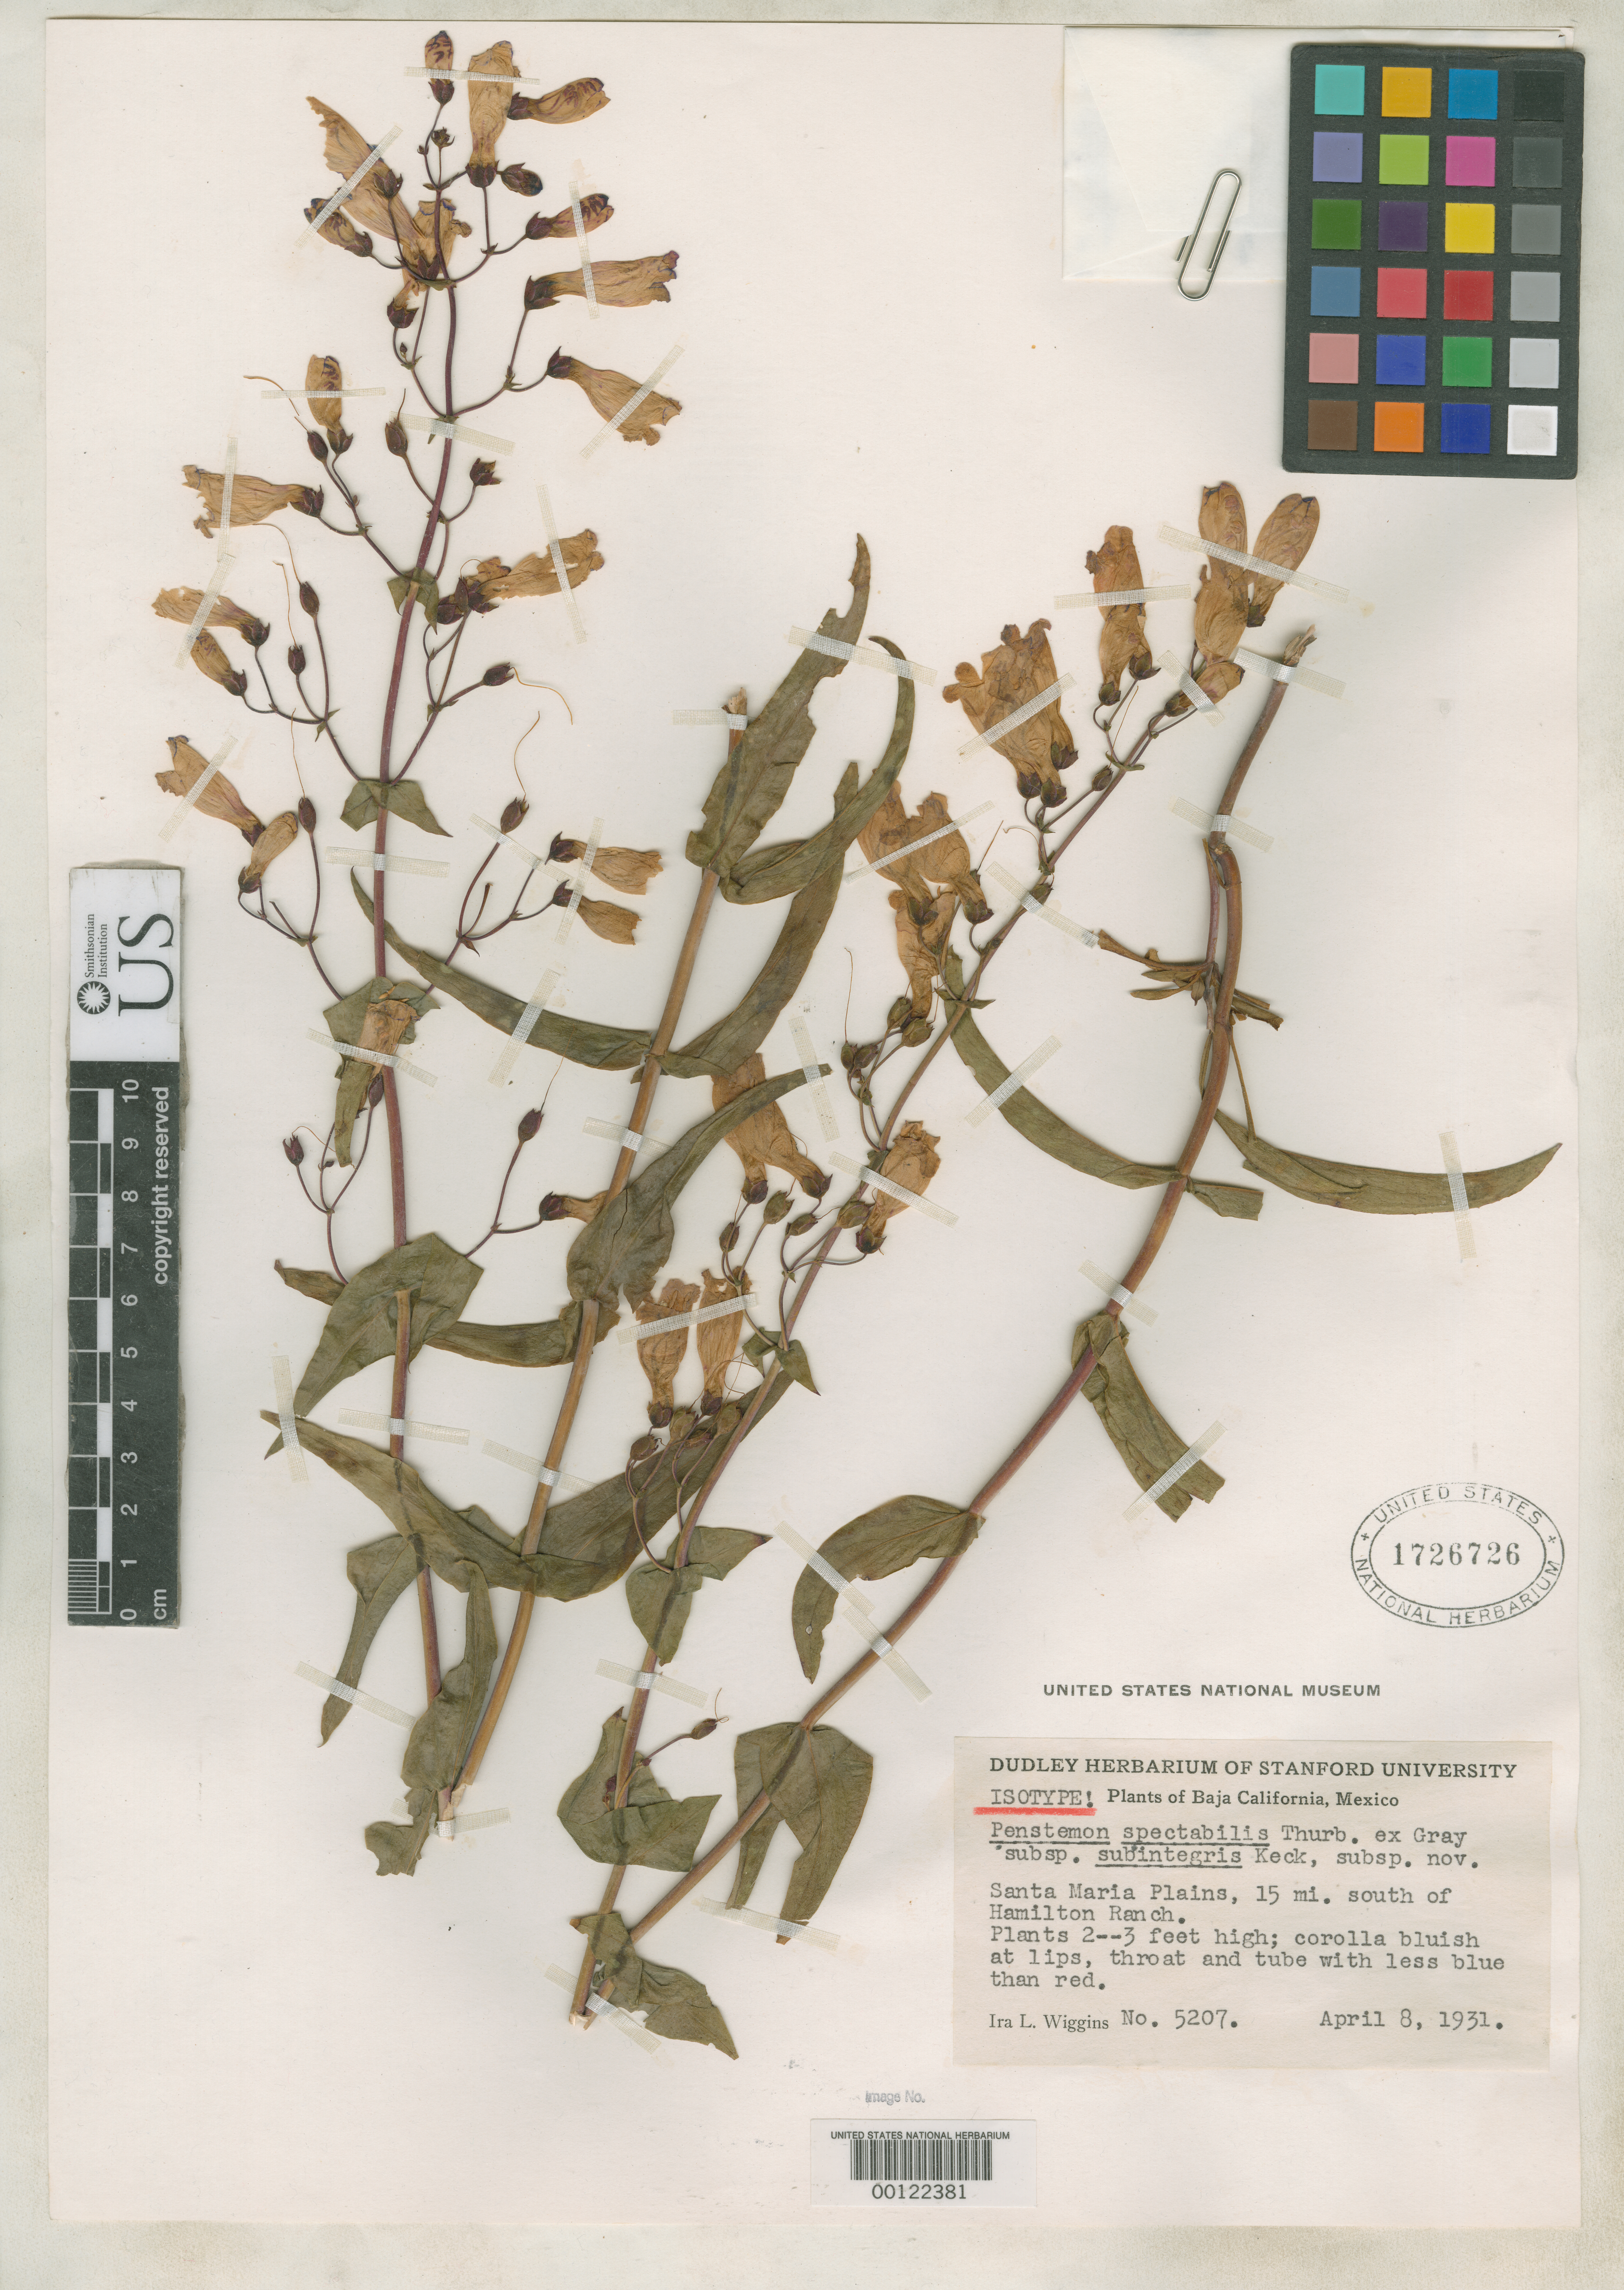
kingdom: Plantae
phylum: Tracheophyta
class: Magnoliopsida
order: Lamiales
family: Plantaginaceae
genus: Penstemon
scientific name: Penstemon spectabilis subsp. subinteger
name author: D.D. Keck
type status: Isotype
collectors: I. L. Wiggins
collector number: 5207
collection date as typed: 08 Apr 1931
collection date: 1931-04-08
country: Mexico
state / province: Baja California Norte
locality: Santa Maria plains.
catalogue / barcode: US 1726726